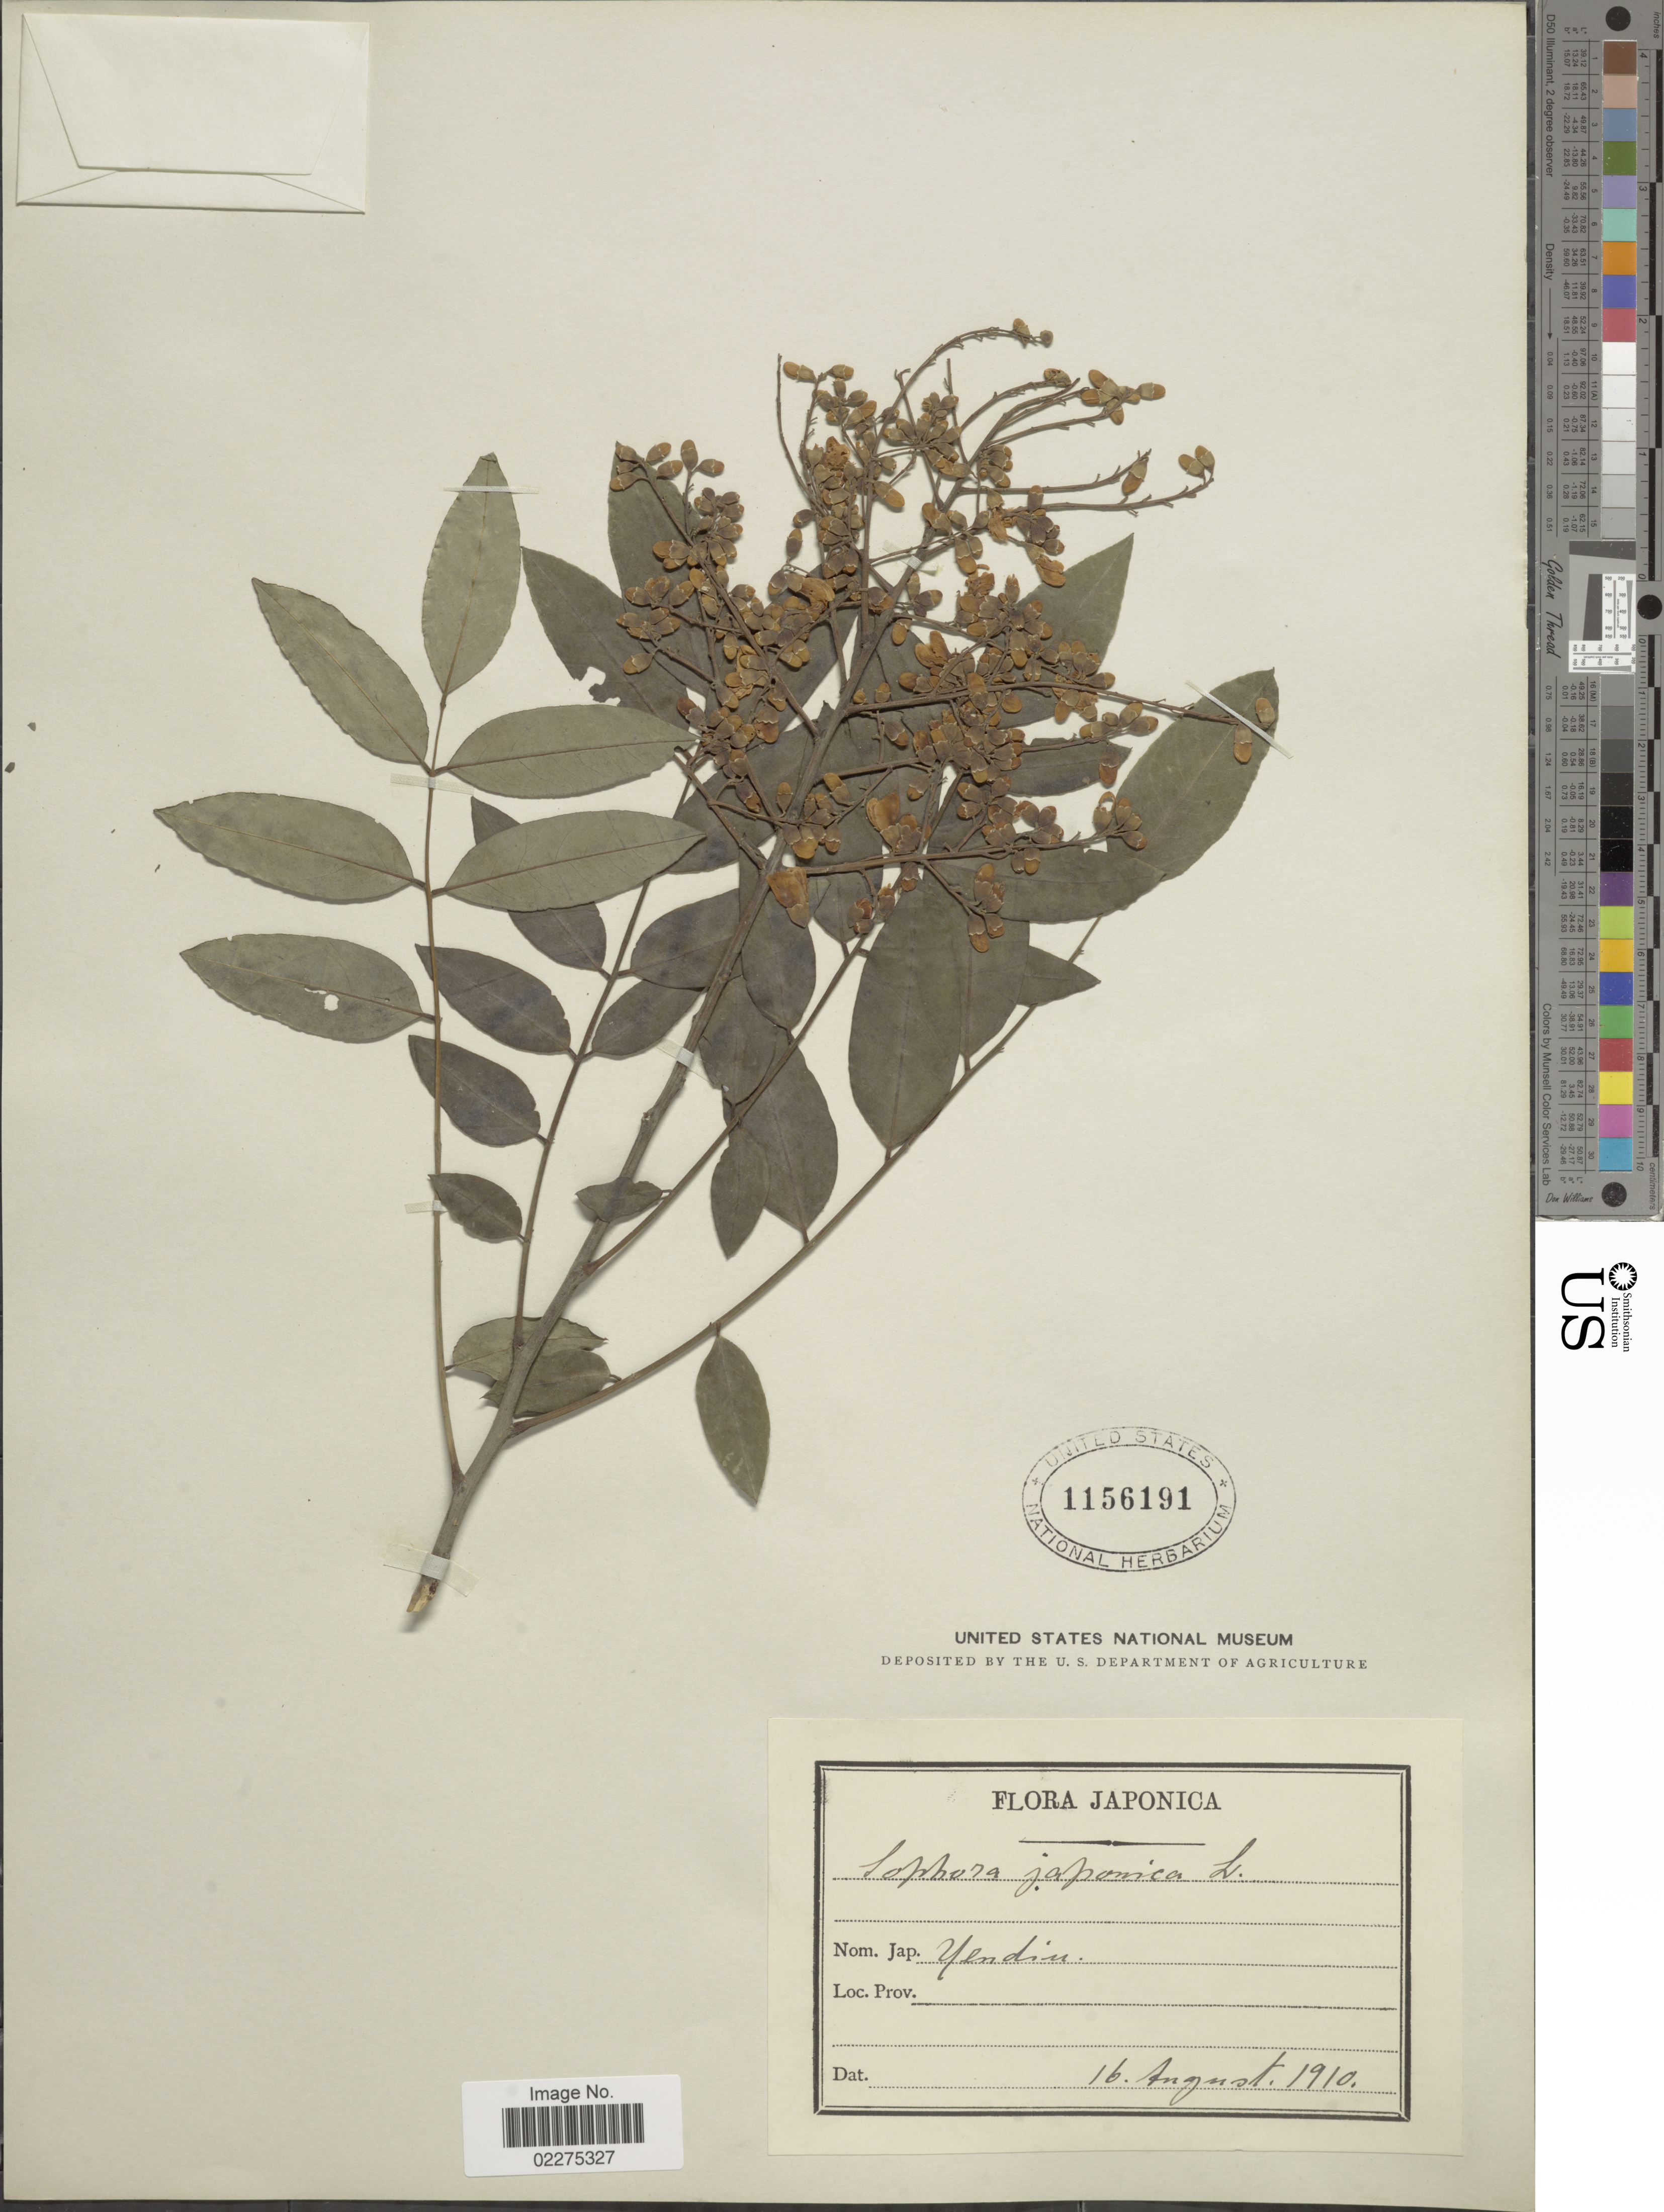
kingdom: Plantae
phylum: Tracheophyta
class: Magnoliopsida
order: Fabales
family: Fabaceae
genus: Sophora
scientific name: Sophora japonica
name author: L.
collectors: United States National Museum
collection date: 1910-08-16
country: Japan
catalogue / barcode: US 1156191